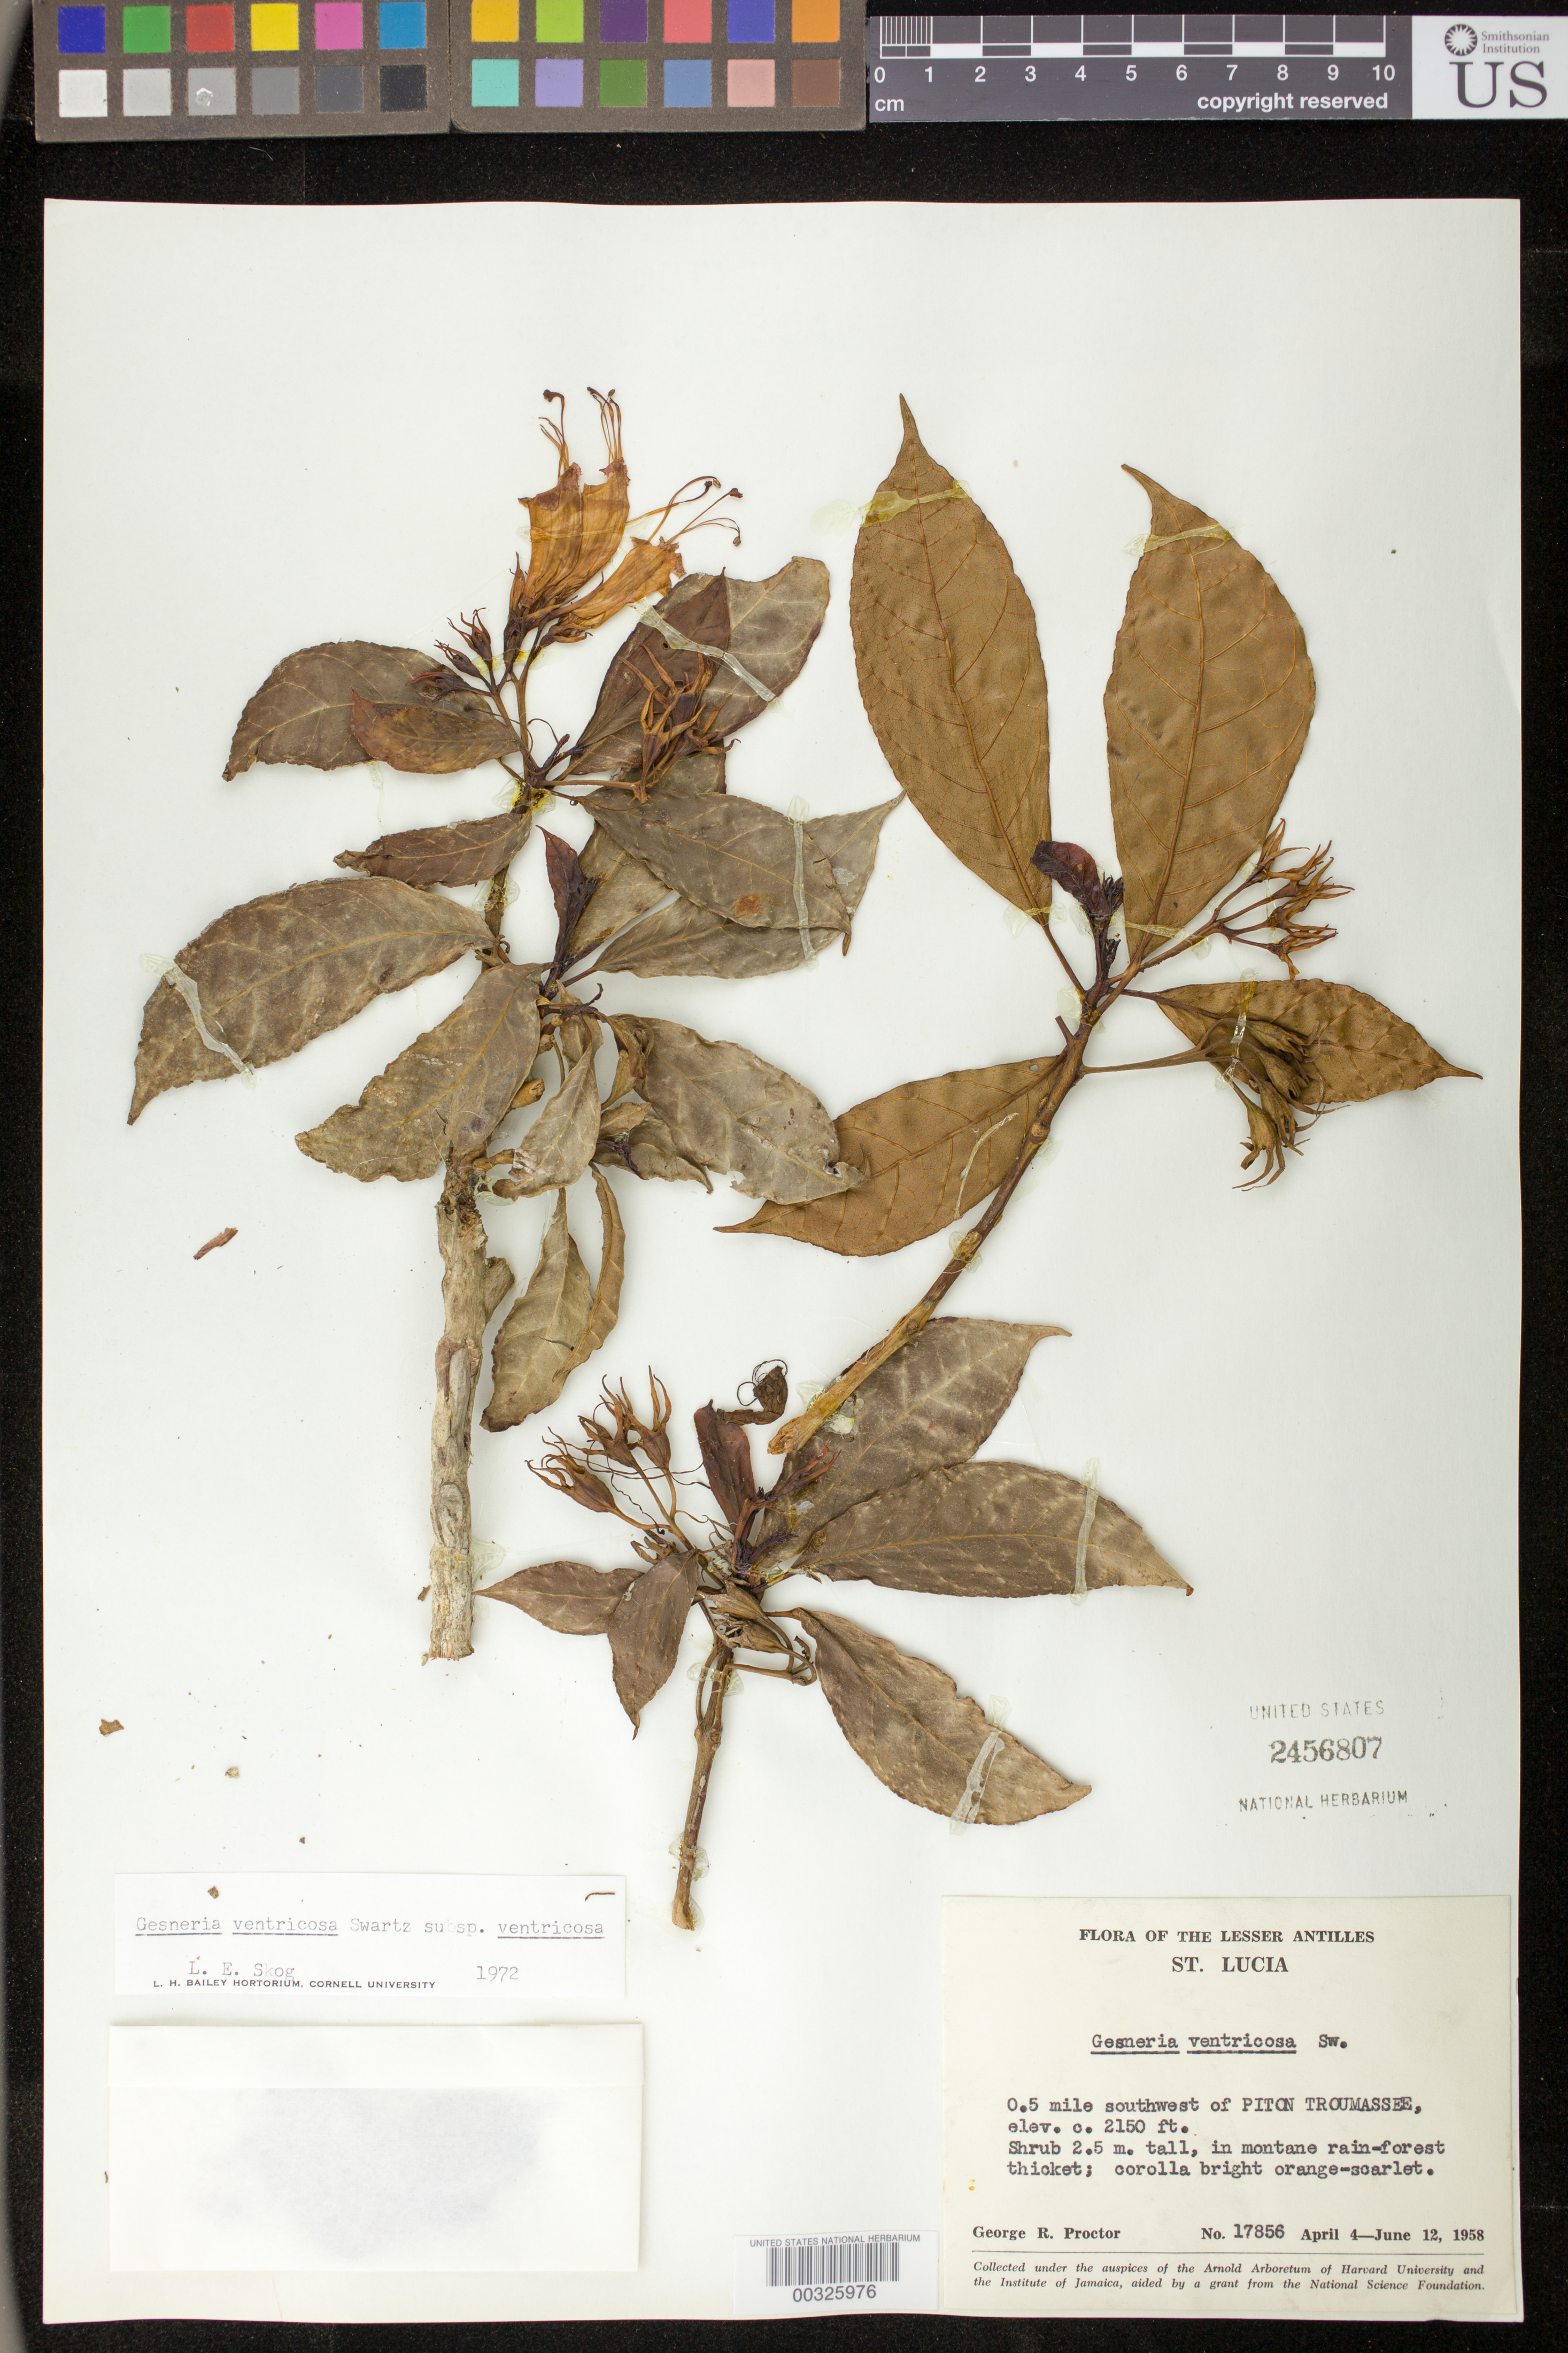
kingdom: Plantae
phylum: Tracheophyta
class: Magnoliopsida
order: Lamiales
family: Gesneriaceae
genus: Gesneria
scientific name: Gesneria ventricosa subsp. ventricosa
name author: Sw.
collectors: G. R. Proctor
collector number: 17856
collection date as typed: Apr-Jun 1958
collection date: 1958-04/1958-06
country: St. Lucia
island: St. Lucia I.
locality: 0.5 mile SW of Piton Troumassee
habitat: In montane rain-forest thicket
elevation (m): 655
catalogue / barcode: US 2456807